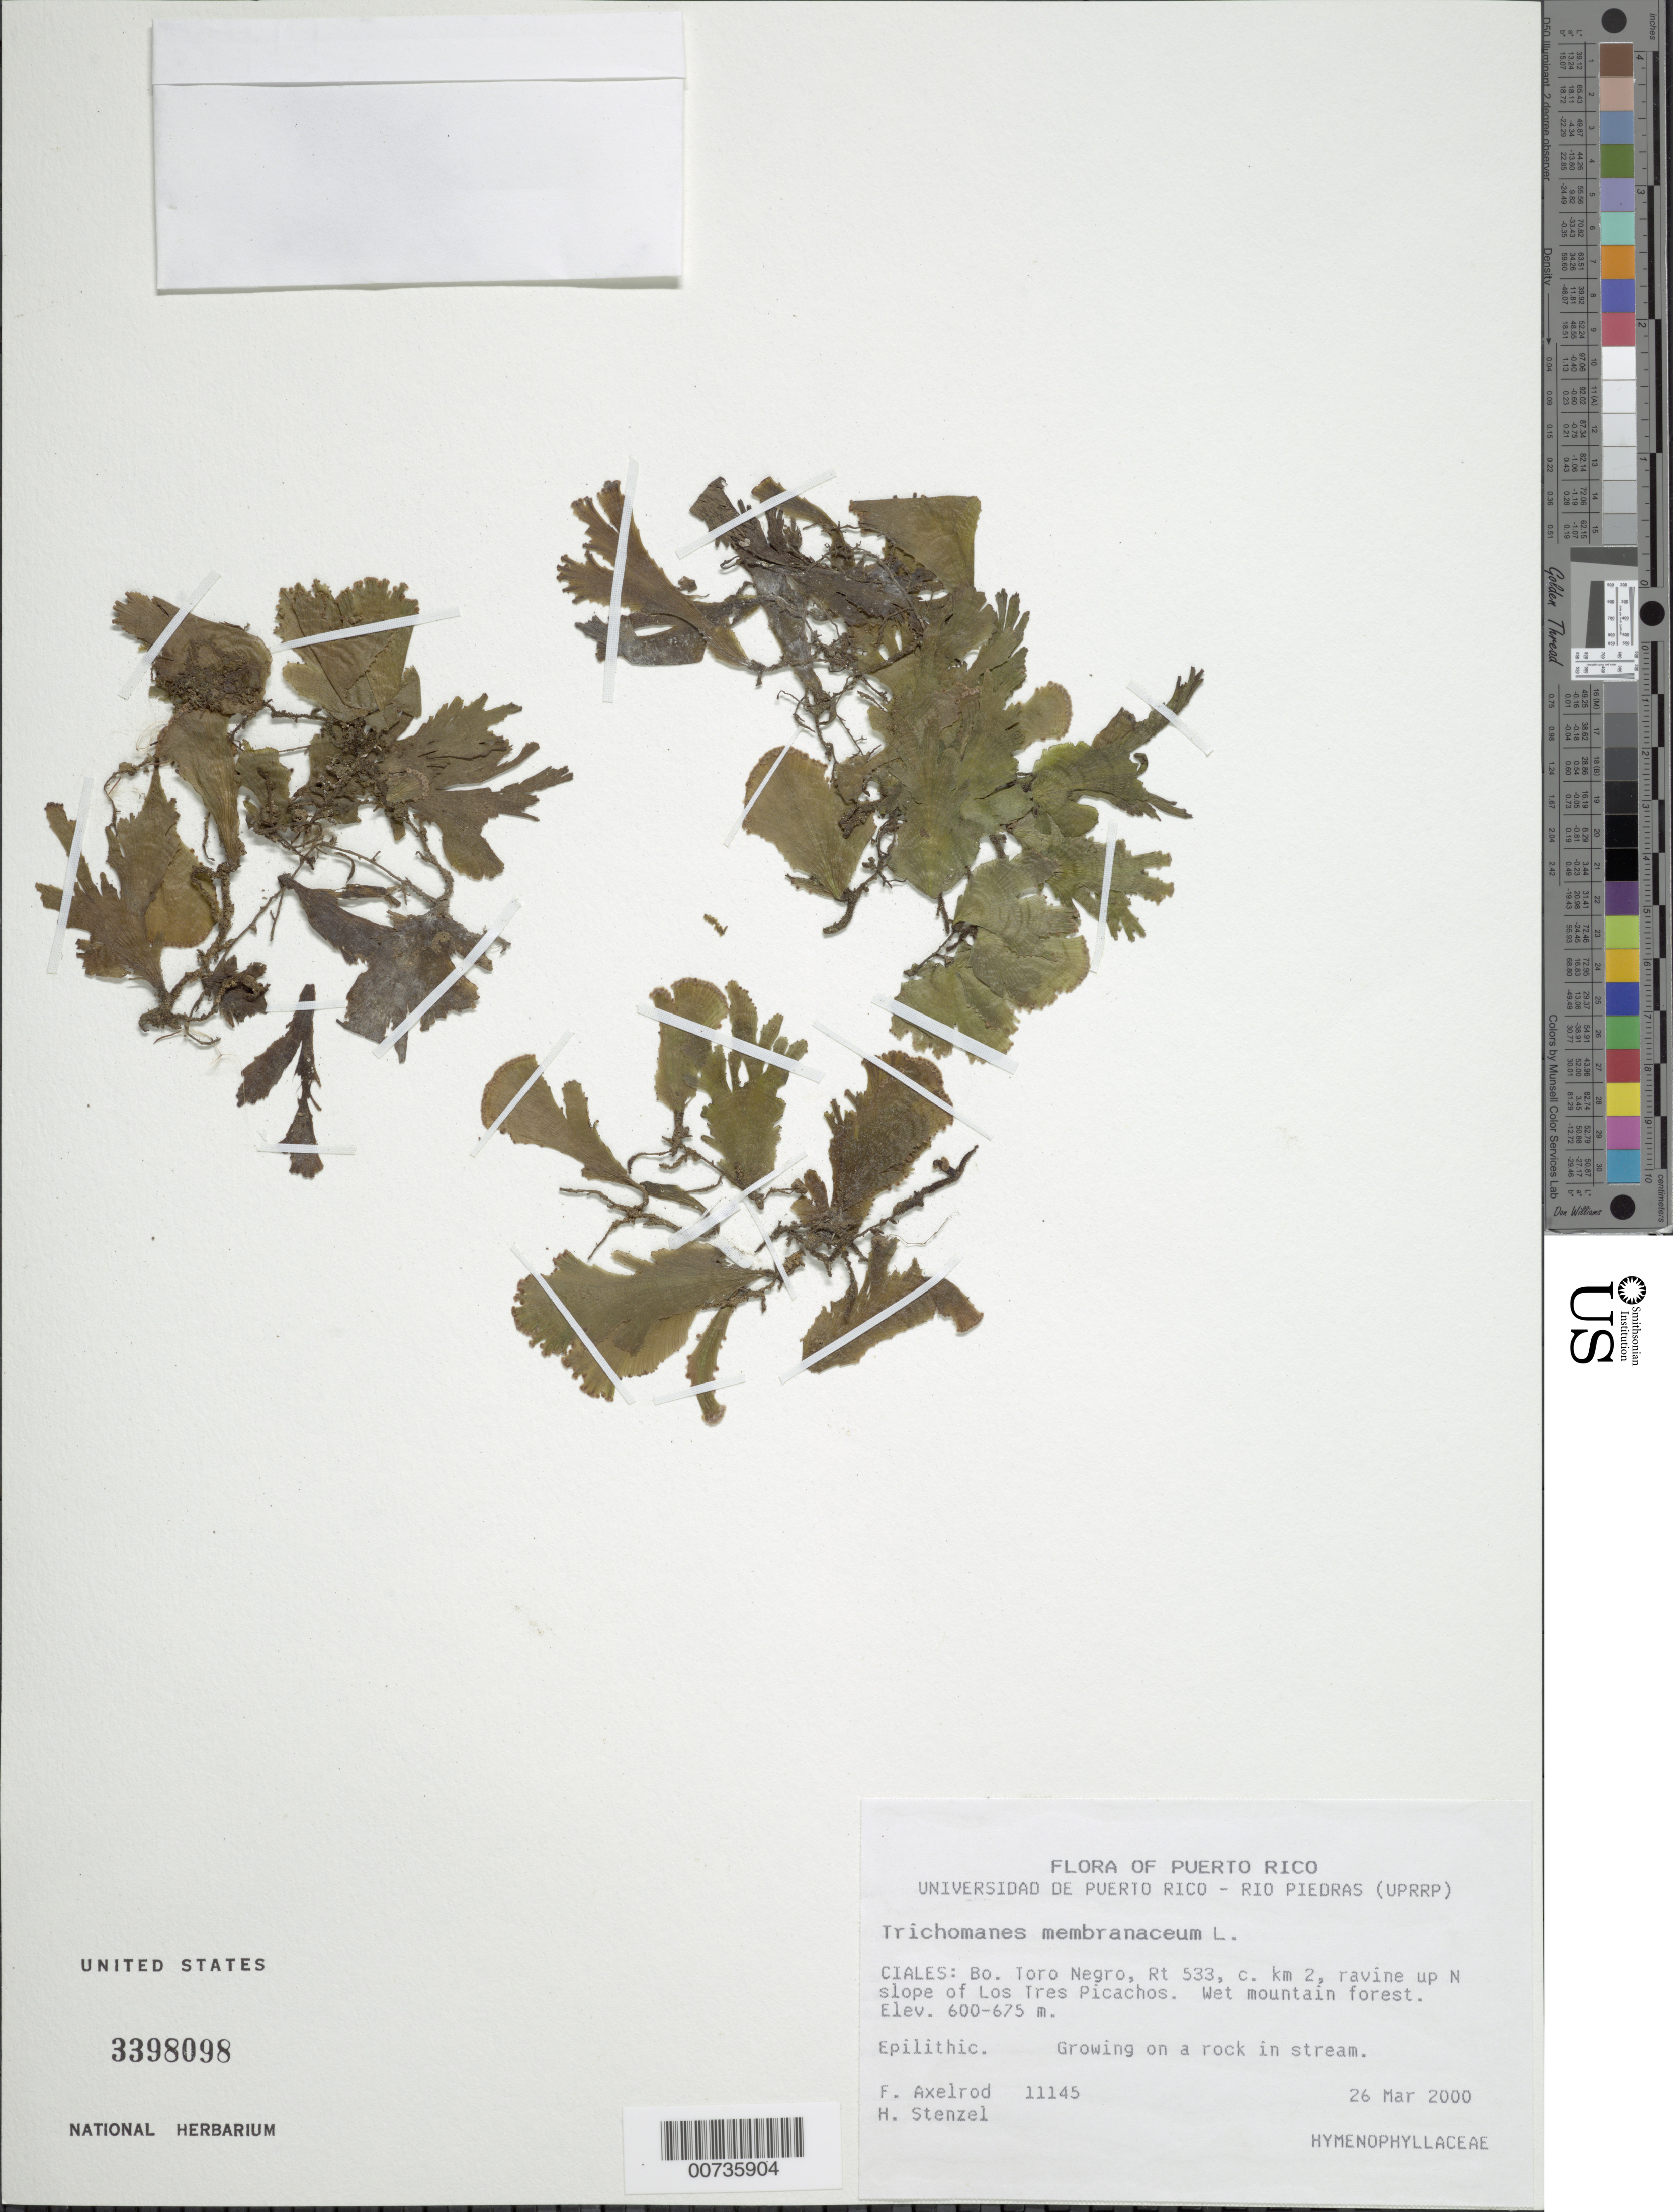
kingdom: Plantae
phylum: Tracheophyta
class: Polypodiopsida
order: Hymenophyllales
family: Hymenophyllaceae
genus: Didymoglossum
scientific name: Didymoglossum membranaceum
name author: (L.) Vareschi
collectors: F. S. Axelrod & H. Stenzel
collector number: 11145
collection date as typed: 26 Mar 2000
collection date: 2000-03-26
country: Puerto Rico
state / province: Ciales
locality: Ciales: Toro Negro, rte 533, c. km 2, ravine up N slope of Los Tres Picachos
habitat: Wet mountain forest; growing on a rock in stream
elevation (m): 600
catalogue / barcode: US 3398098